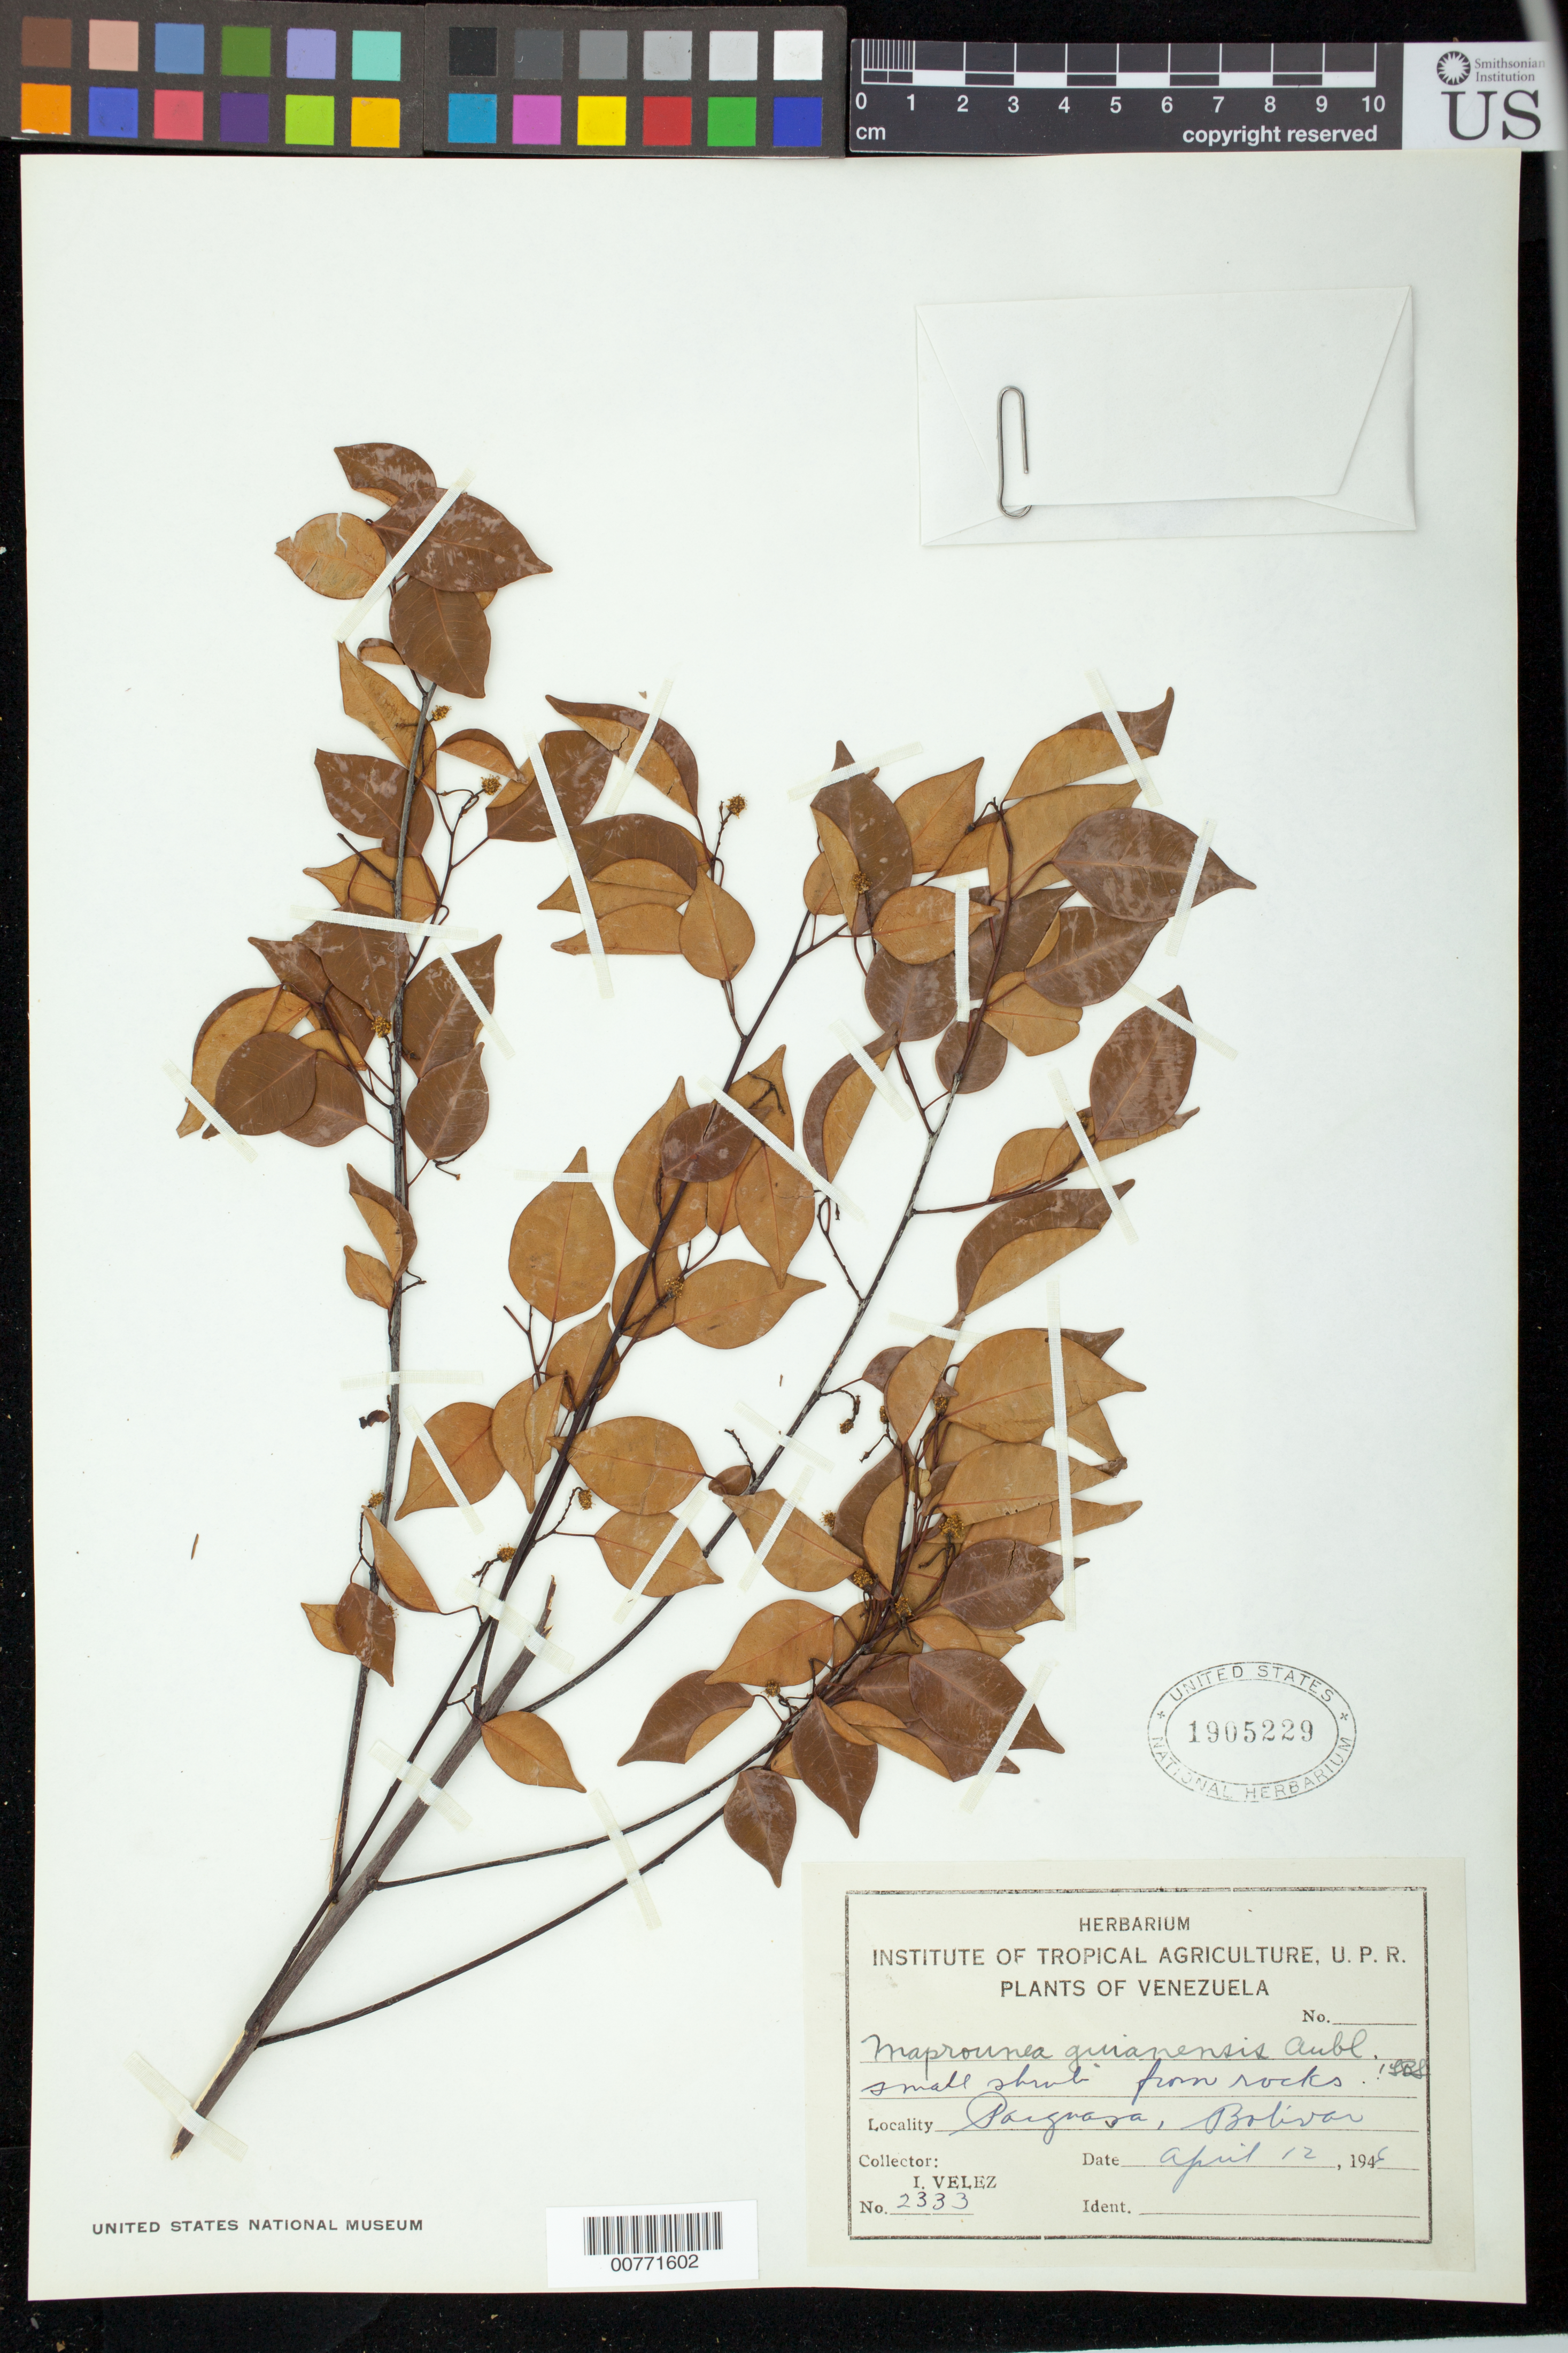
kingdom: Plantae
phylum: Tracheophyta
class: Magnoliopsida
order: Malpighiales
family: Euphorbiaceae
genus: Maprounea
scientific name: Maprounea guianensis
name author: Aubl.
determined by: Smith, Lindsay S.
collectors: I. Velez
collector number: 2333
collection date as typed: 12-Apr-46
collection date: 1946-04-12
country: Venezuela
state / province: Bolívar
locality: Parguasa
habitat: On rocks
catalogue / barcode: US 1905229